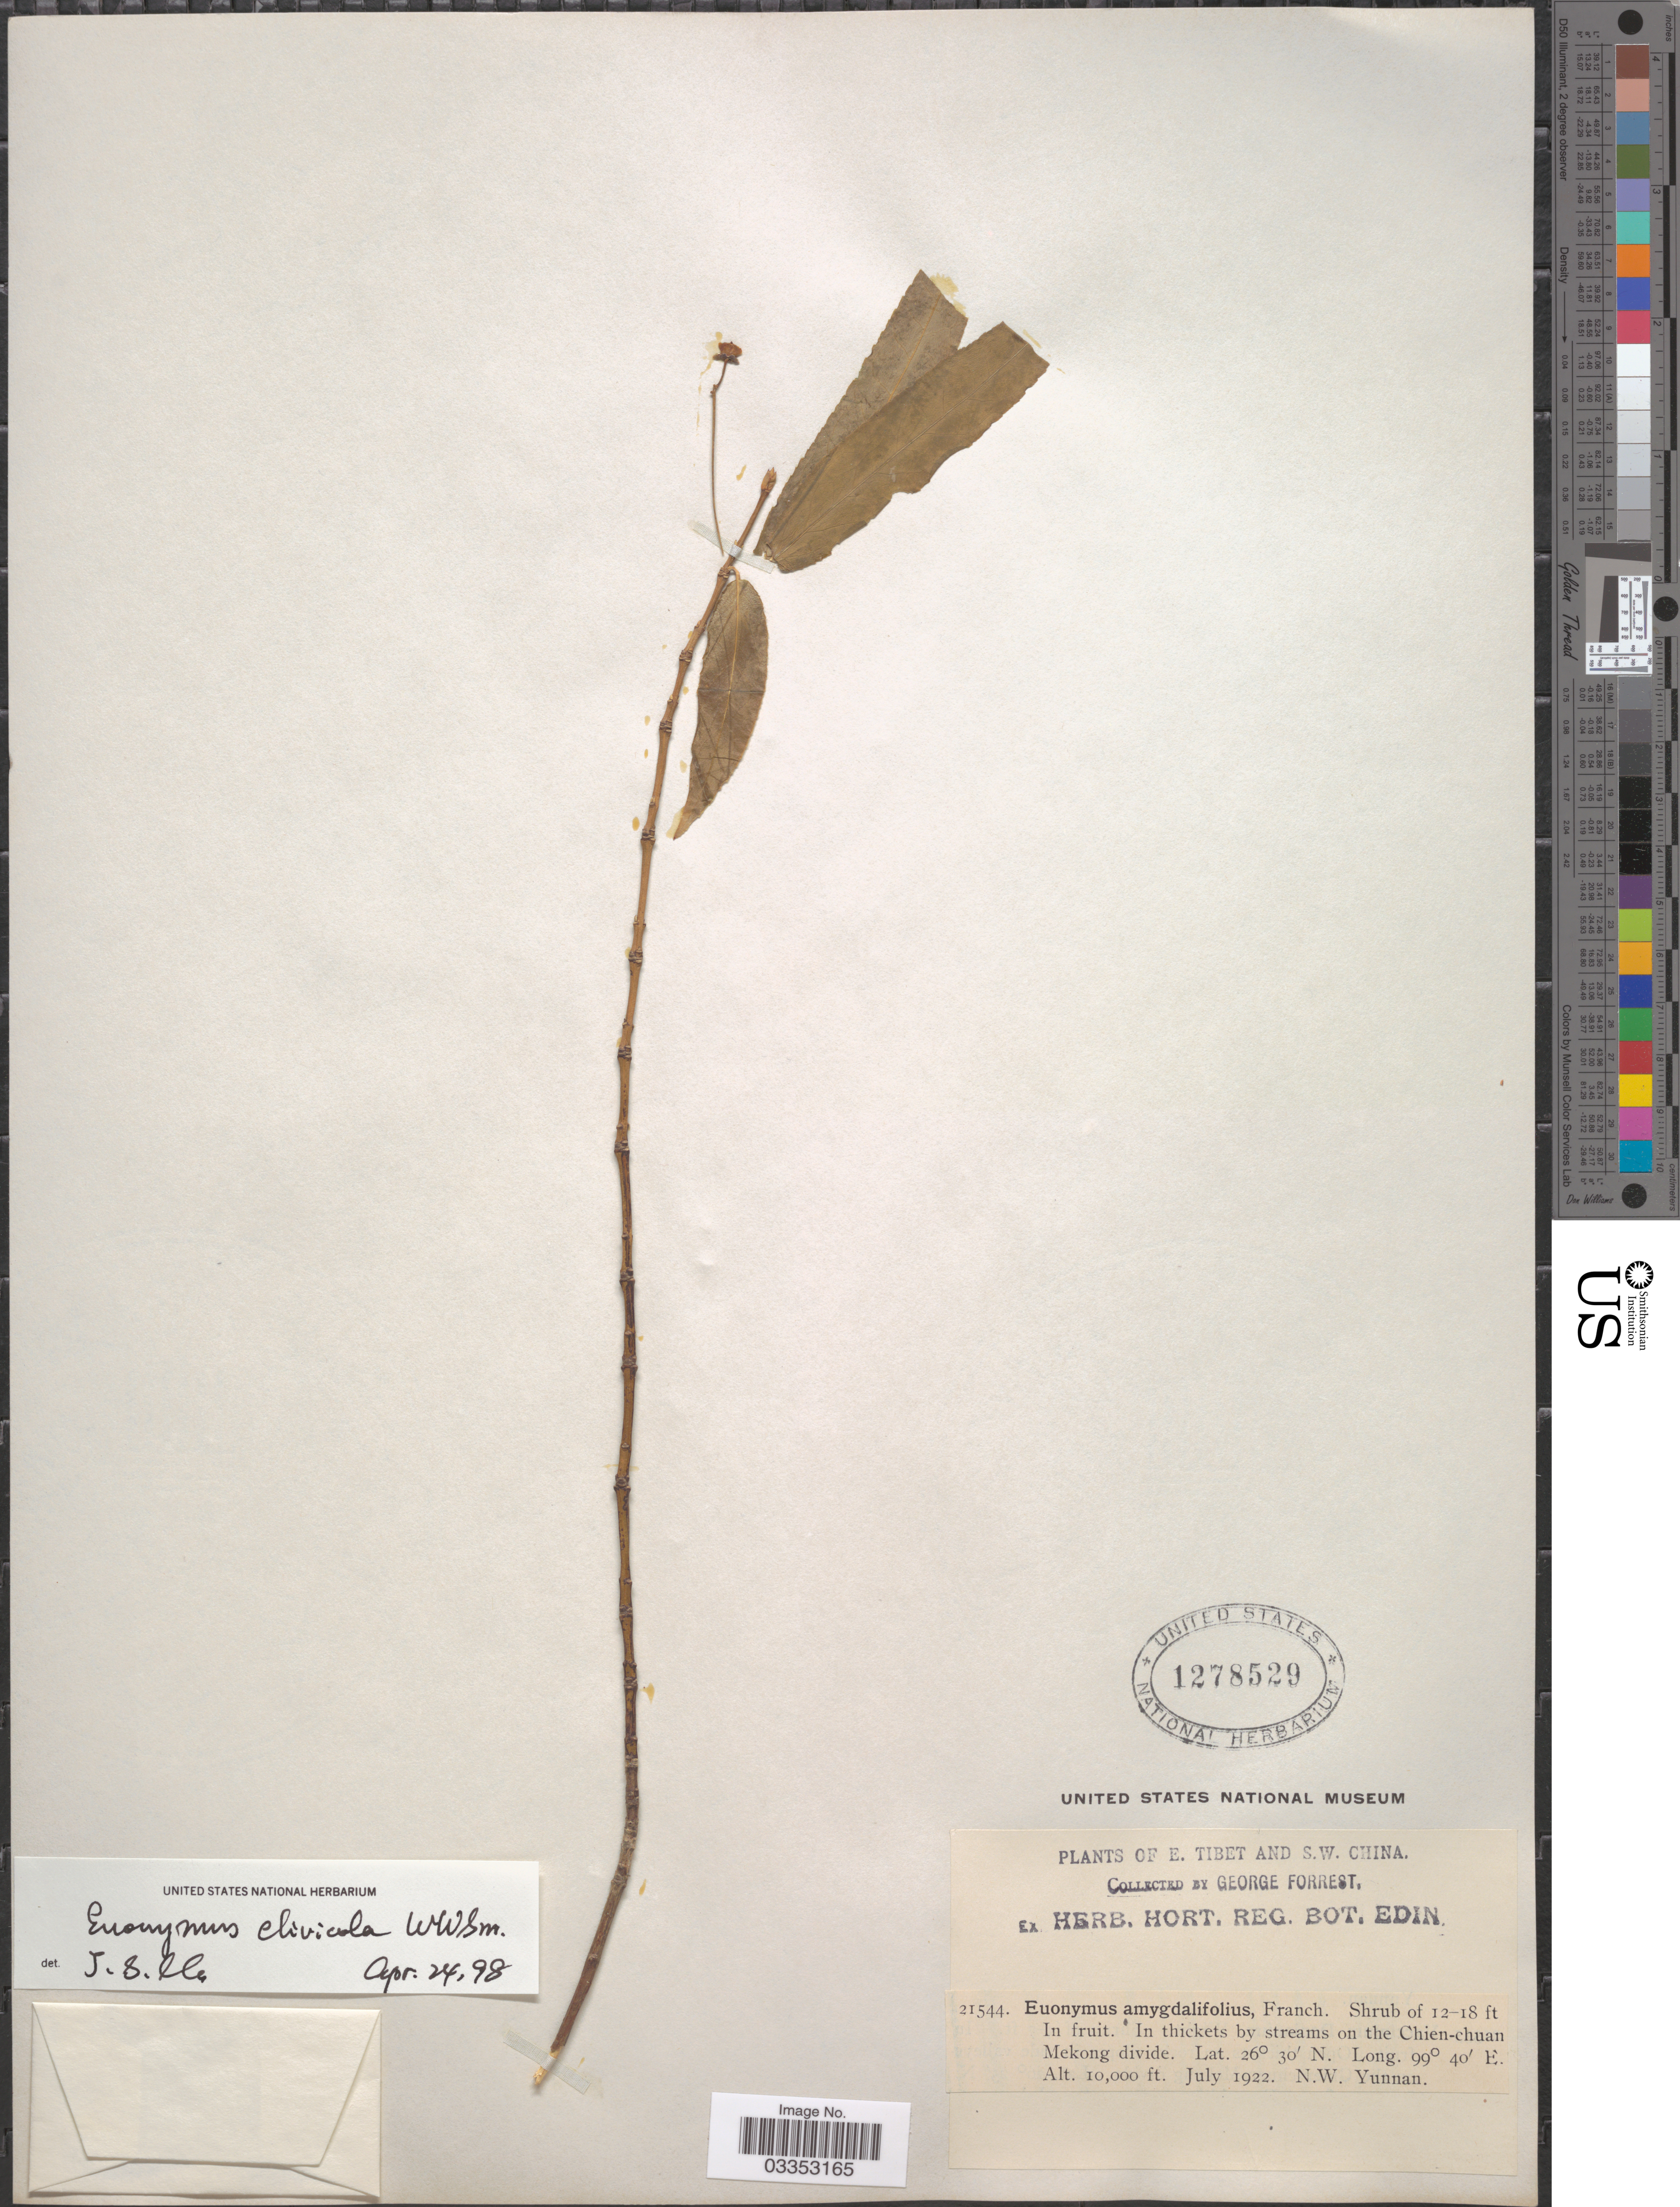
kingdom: Plantae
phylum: Tracheophyta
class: Magnoliopsida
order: Celastrales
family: Celastraceae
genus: Euonymus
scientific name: Euonymus clivicola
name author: W.W. Sm.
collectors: G. Forrest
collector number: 21544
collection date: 1922-07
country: China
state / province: Yunnan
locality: E. Tibet and S.W. China. In thickets by streams on the Chien-chuan-Mekong divide. N.W. Yunnan.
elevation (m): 3048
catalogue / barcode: US 1278529